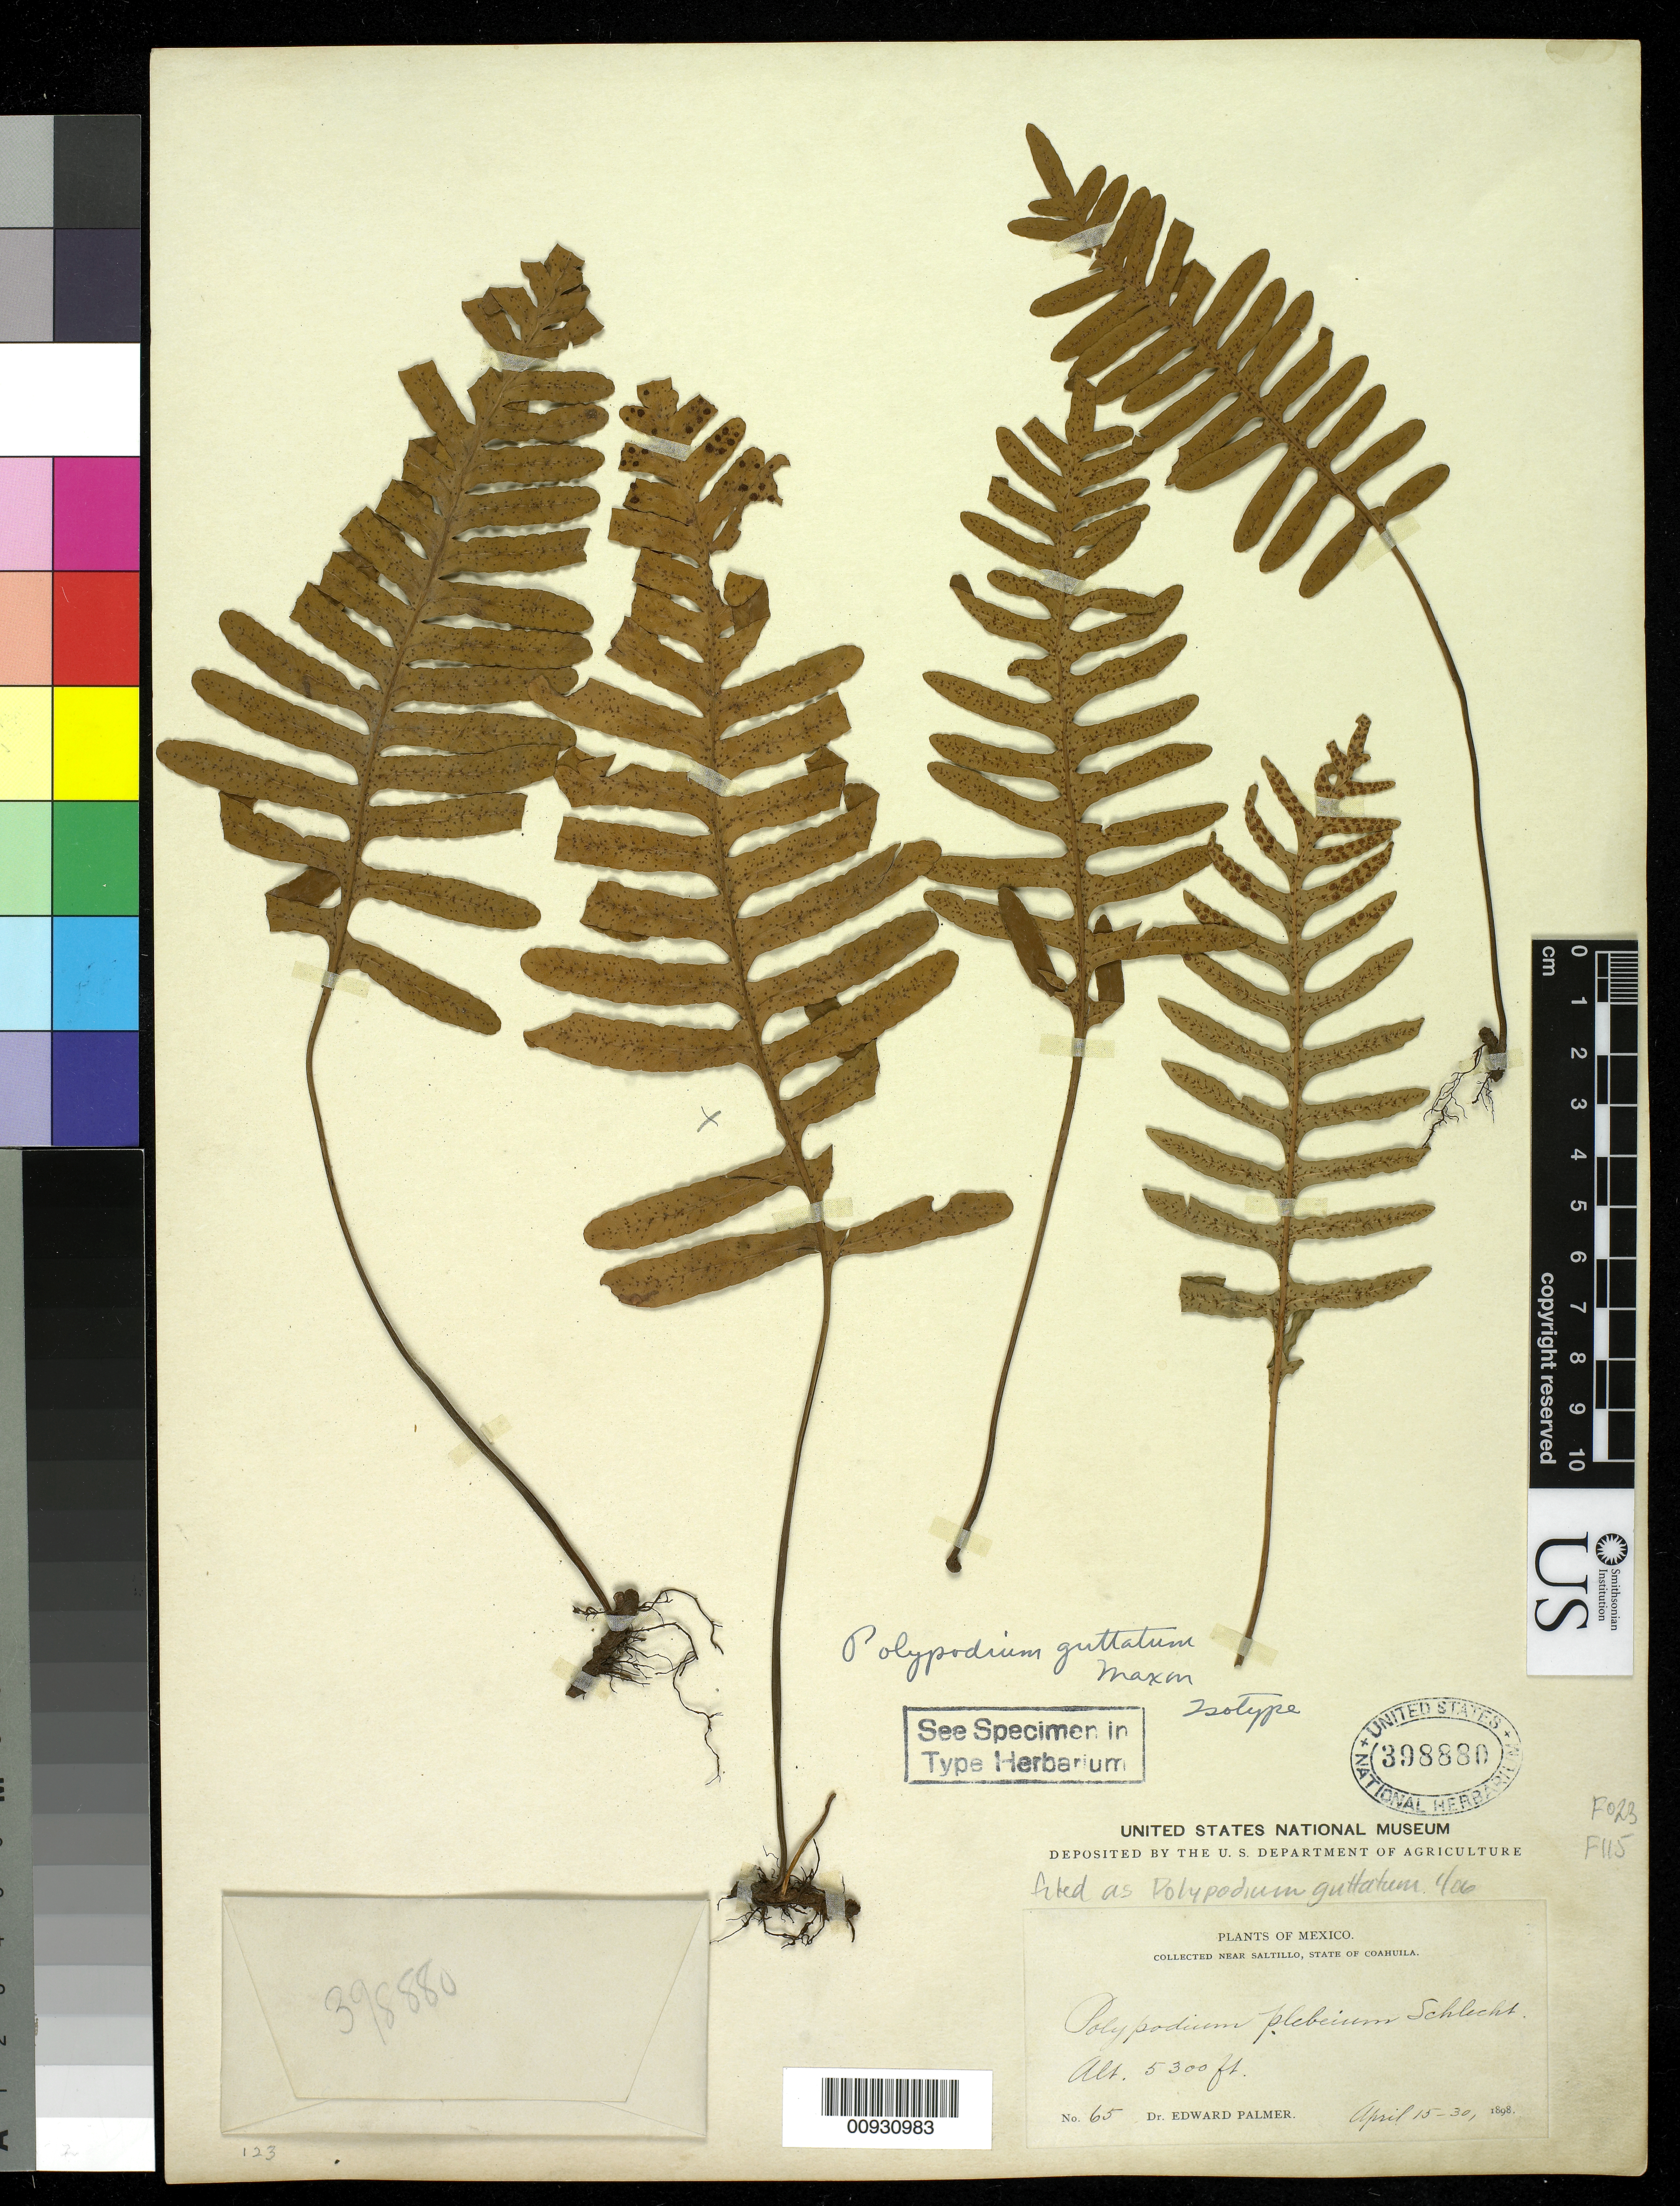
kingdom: Plantae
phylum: Tracheophyta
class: Polypodiopsida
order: Polypodiales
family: Polypodiaceae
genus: Polypodium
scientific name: Polypodium guttatum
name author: Maxon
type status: Isotype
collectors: E. Palmer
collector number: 65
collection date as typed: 15 Apr 1898 to 30 Apr 1898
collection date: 1898-04-15/1898-04-30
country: Mexico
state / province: Coahuila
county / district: Saltillo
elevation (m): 1600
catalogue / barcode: US 398880